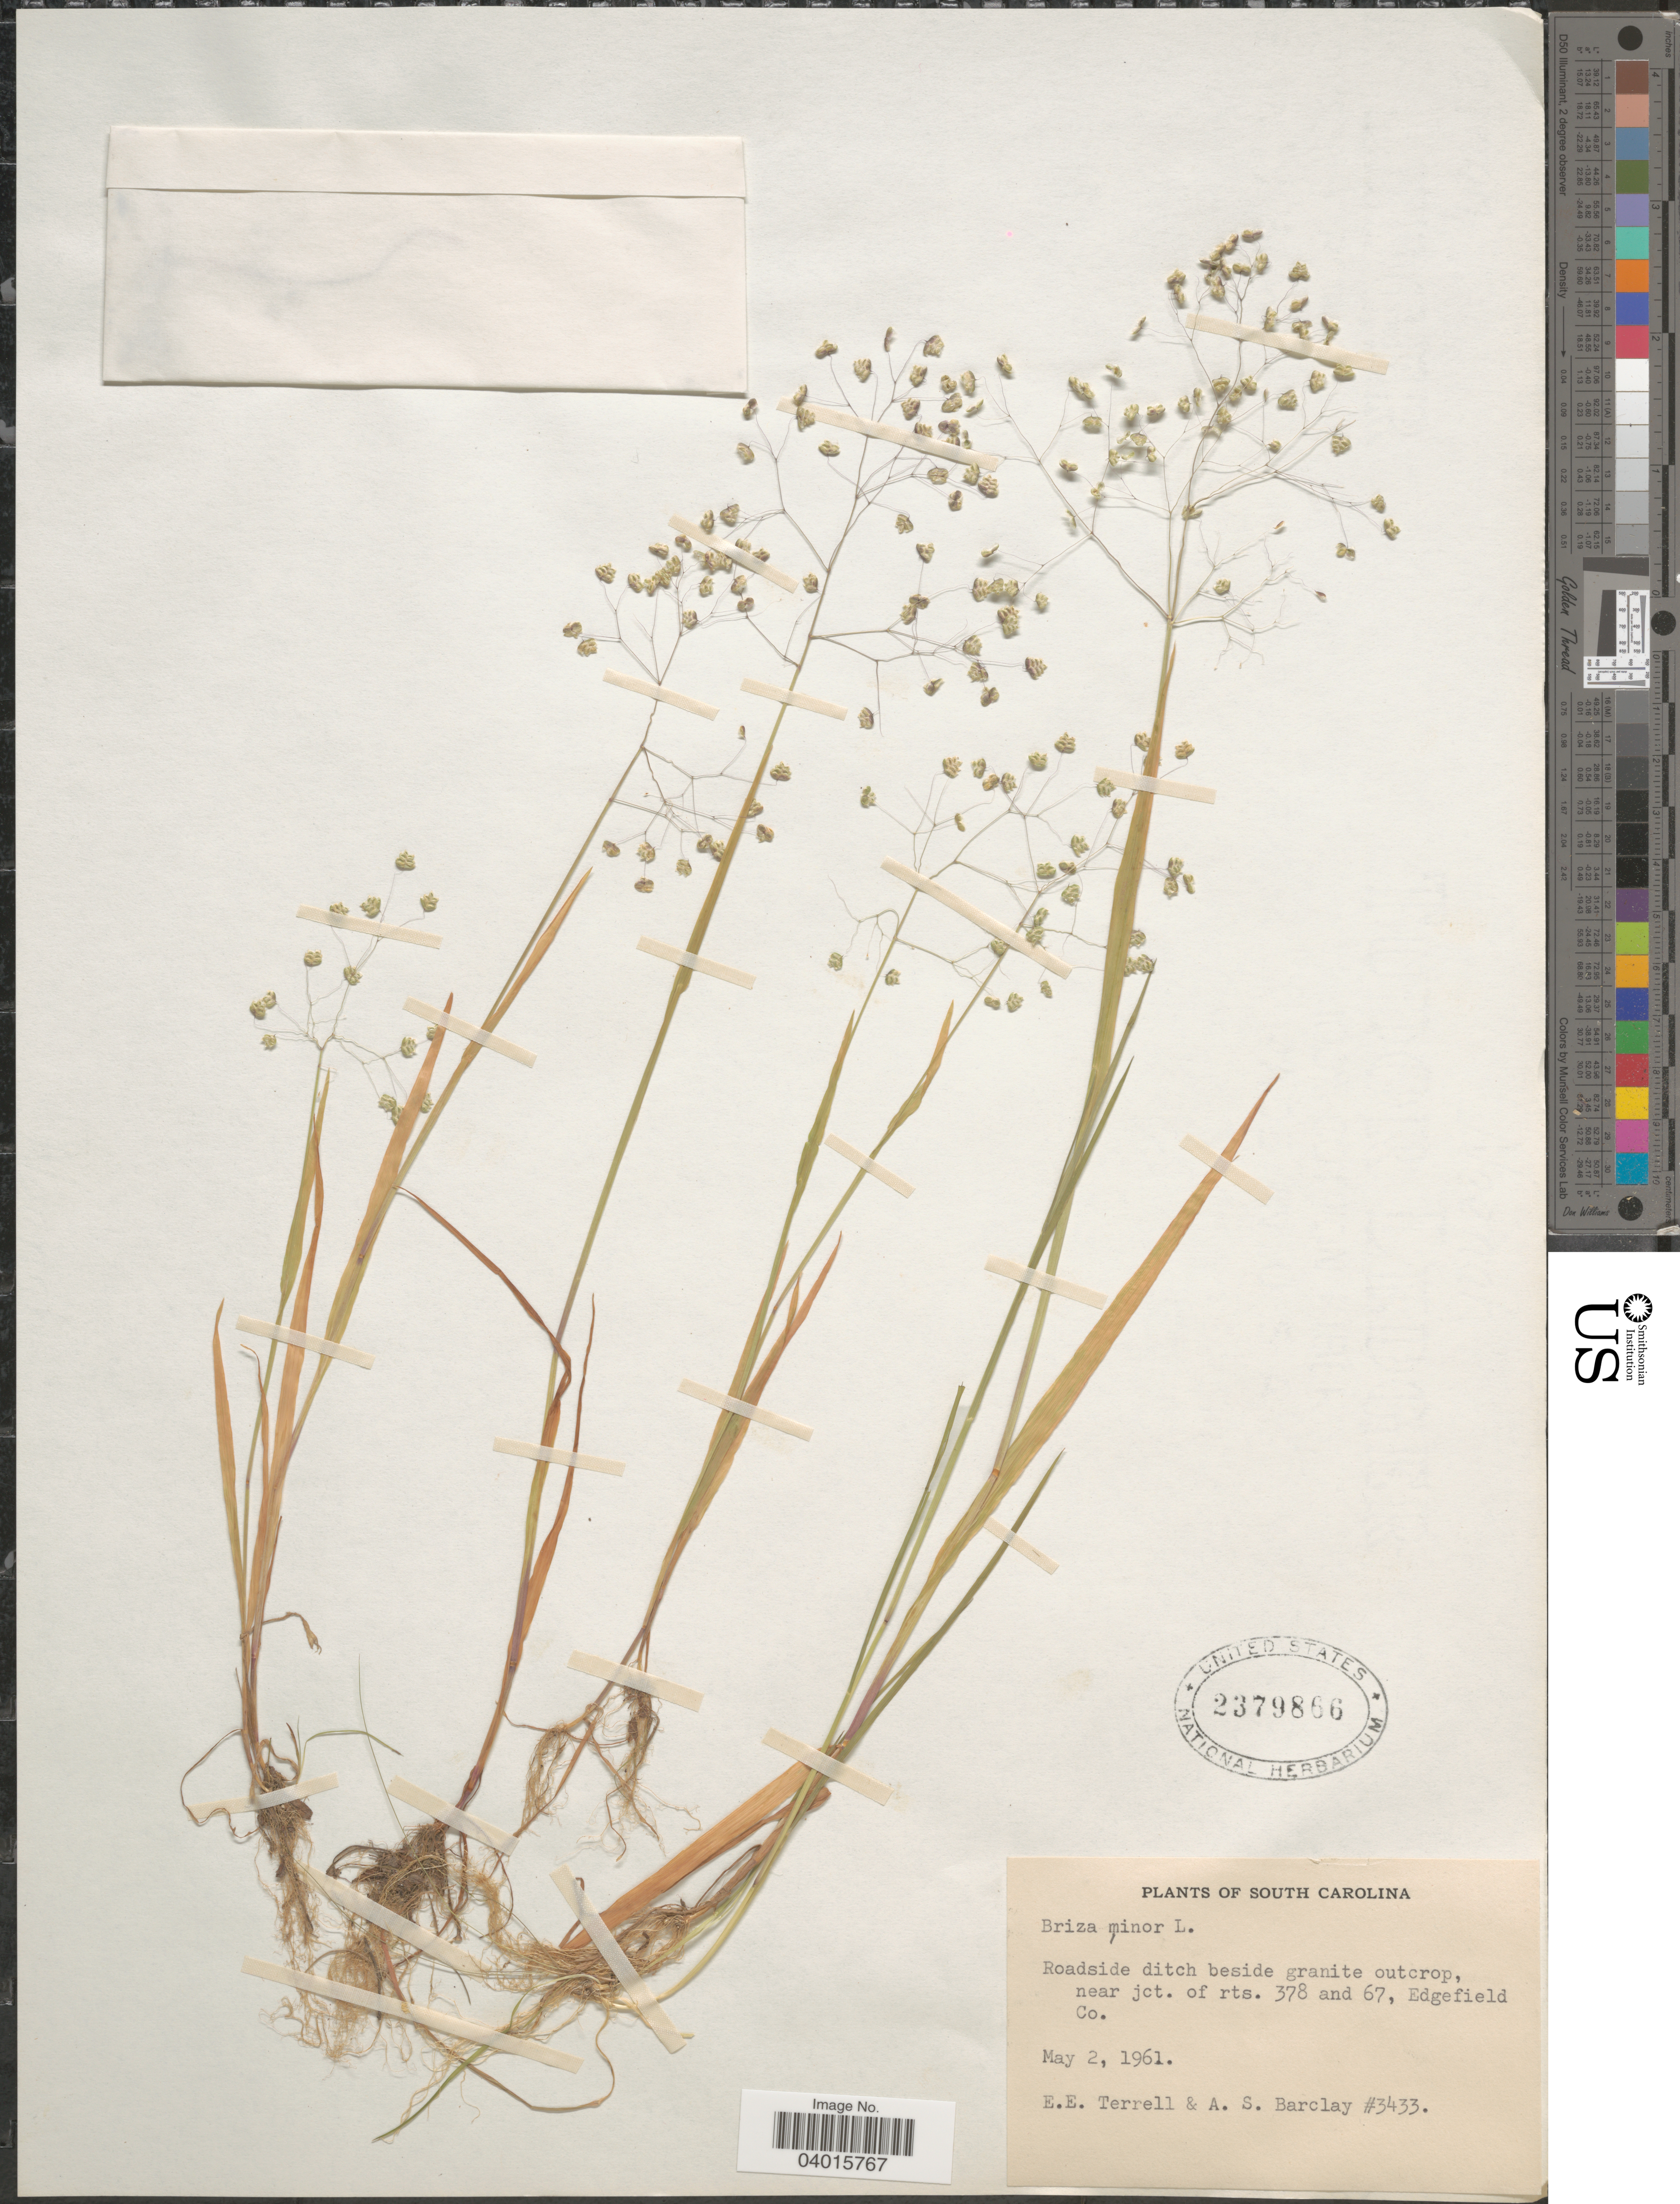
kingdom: Plantae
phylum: Tracheophyta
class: Liliopsida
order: Poales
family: Poaceae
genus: Briza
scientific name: Briza minor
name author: L.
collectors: E. E. Terrell & A. S. Barclay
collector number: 3433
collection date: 1961-05-02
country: United States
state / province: South Carolina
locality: Roadside ditch beside granite outcrop, near jct. of rts. 378 and 67, Edgefield Co.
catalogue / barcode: US 2379866